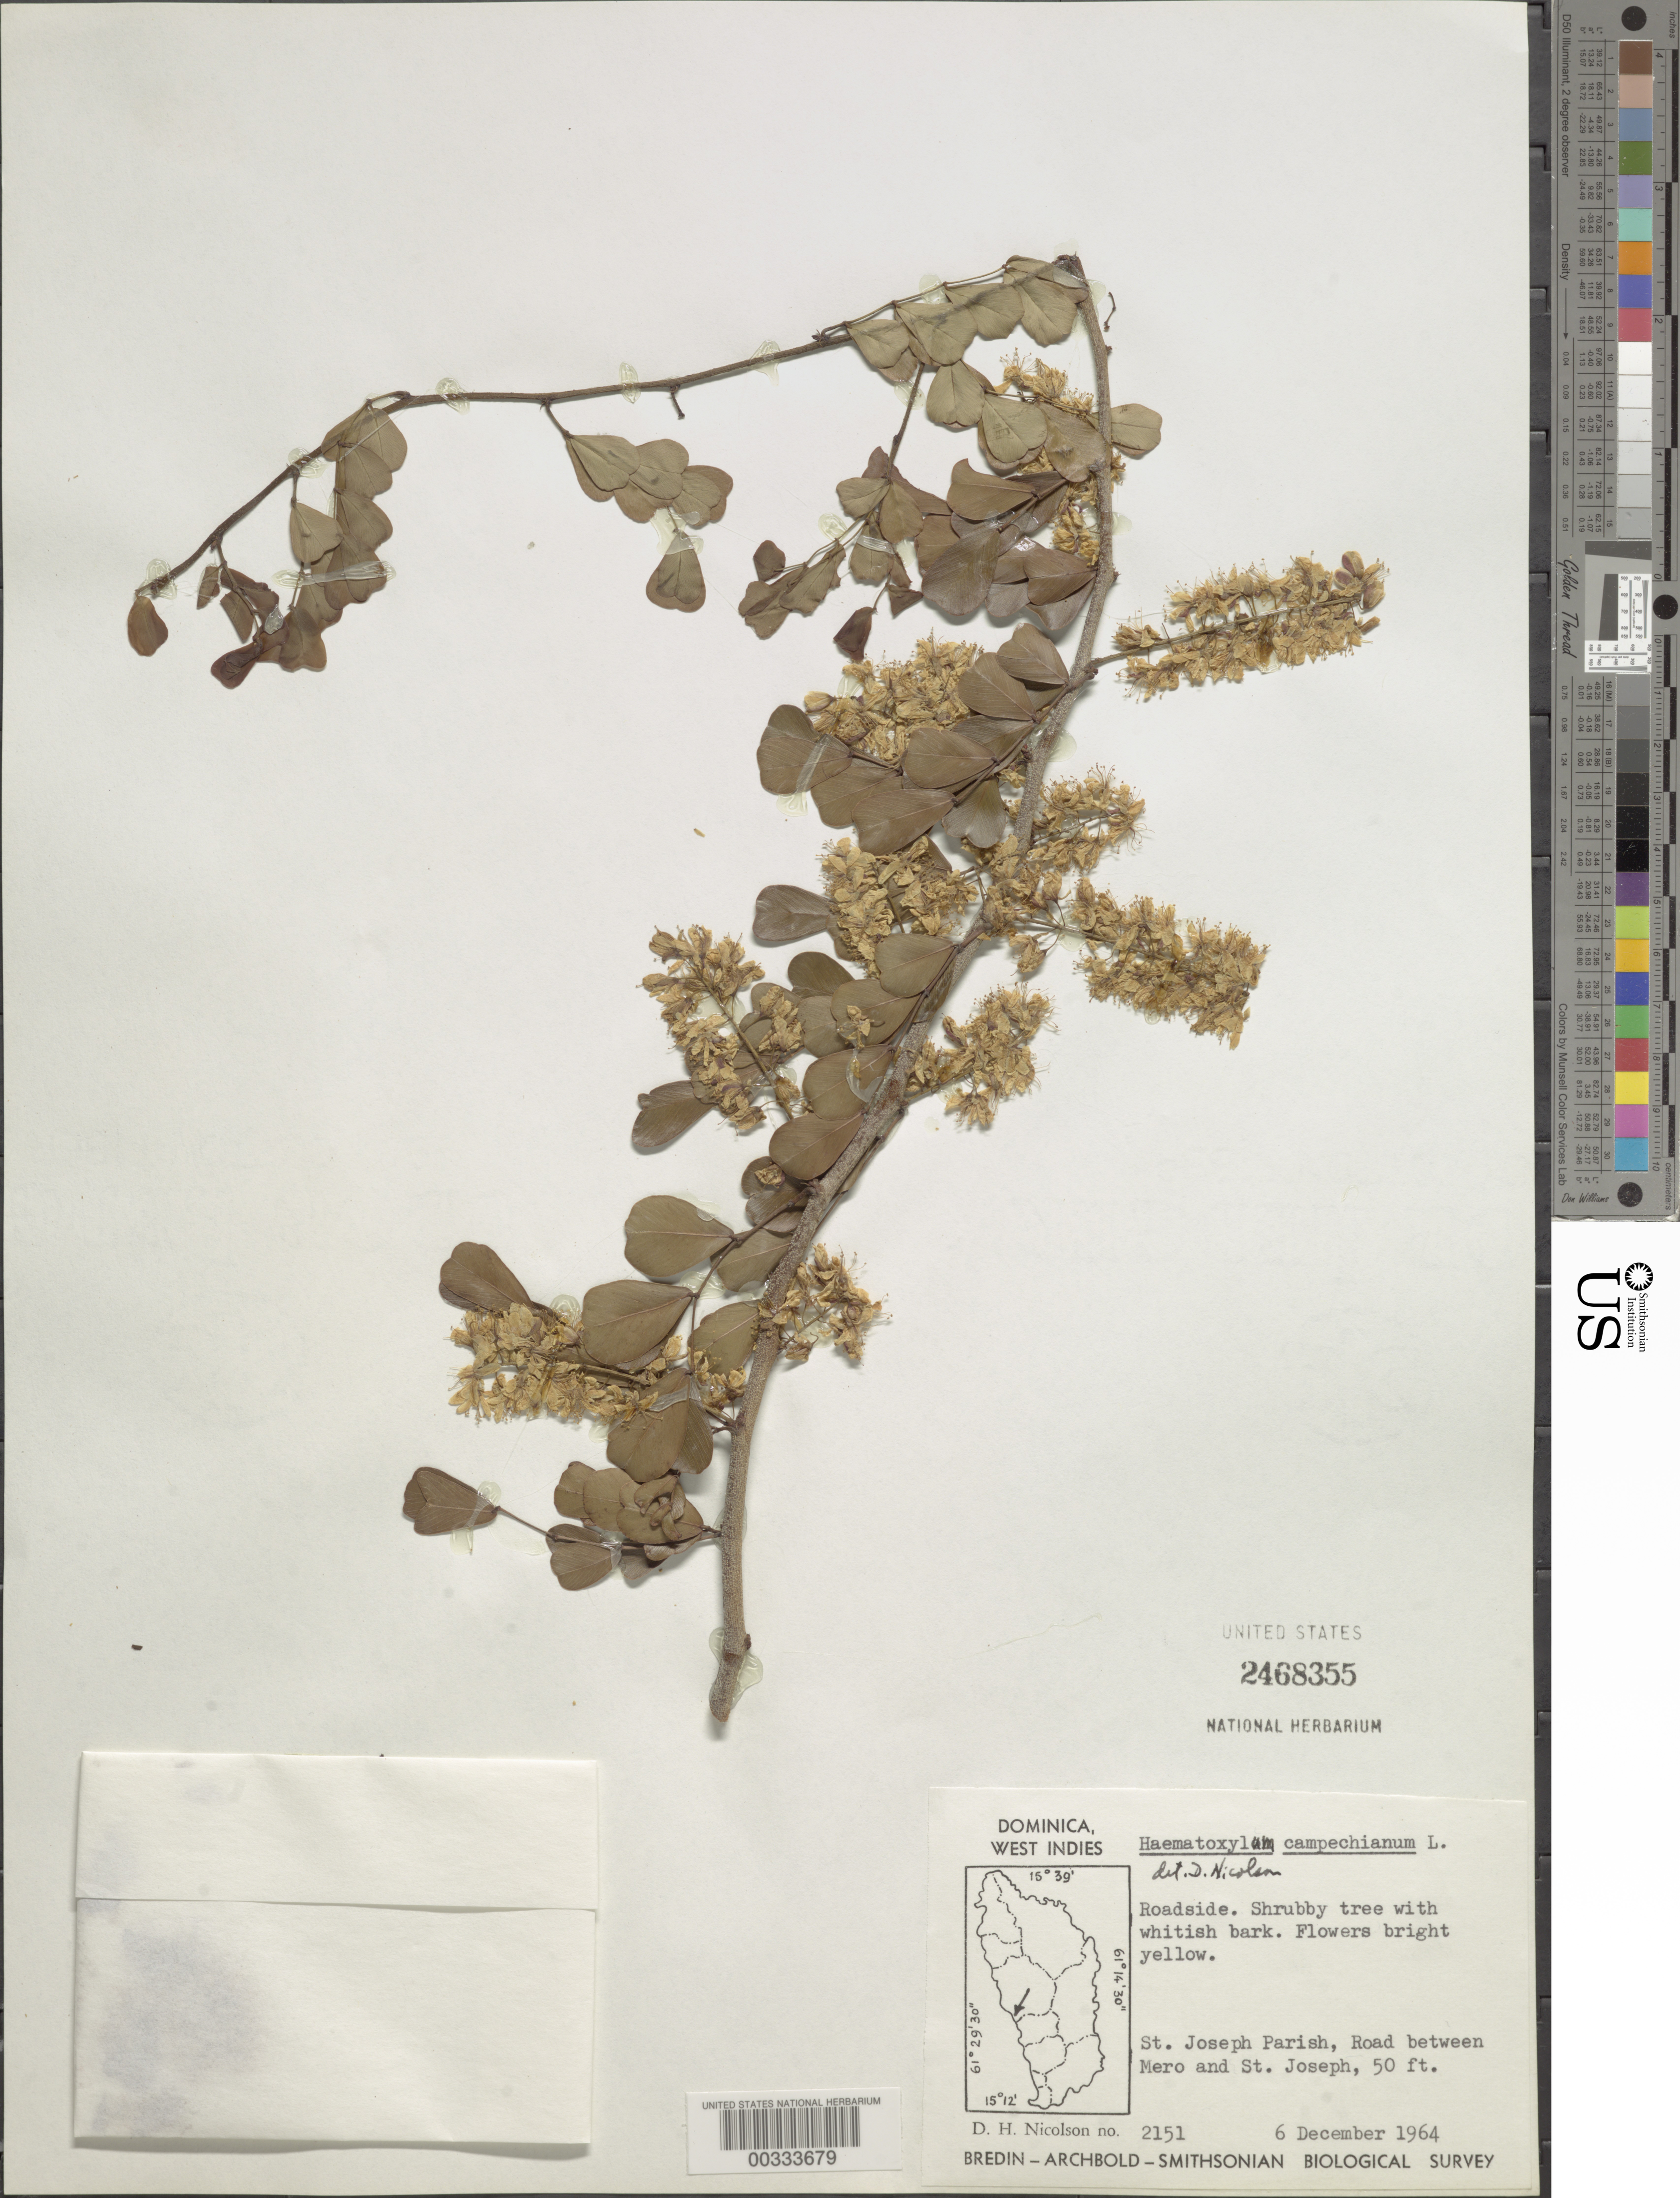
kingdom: Plantae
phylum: Tracheophyta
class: Magnoliopsida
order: Fabales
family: Fabaceae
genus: Haematoxylum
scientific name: Haematoxylum campechianum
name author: L.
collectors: D. H. Nicolson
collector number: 2151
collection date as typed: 06 Dec 1964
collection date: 1964-12-06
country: Dominica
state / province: St. Joseph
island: Dominica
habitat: Roadside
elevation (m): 15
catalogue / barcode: US 2468355